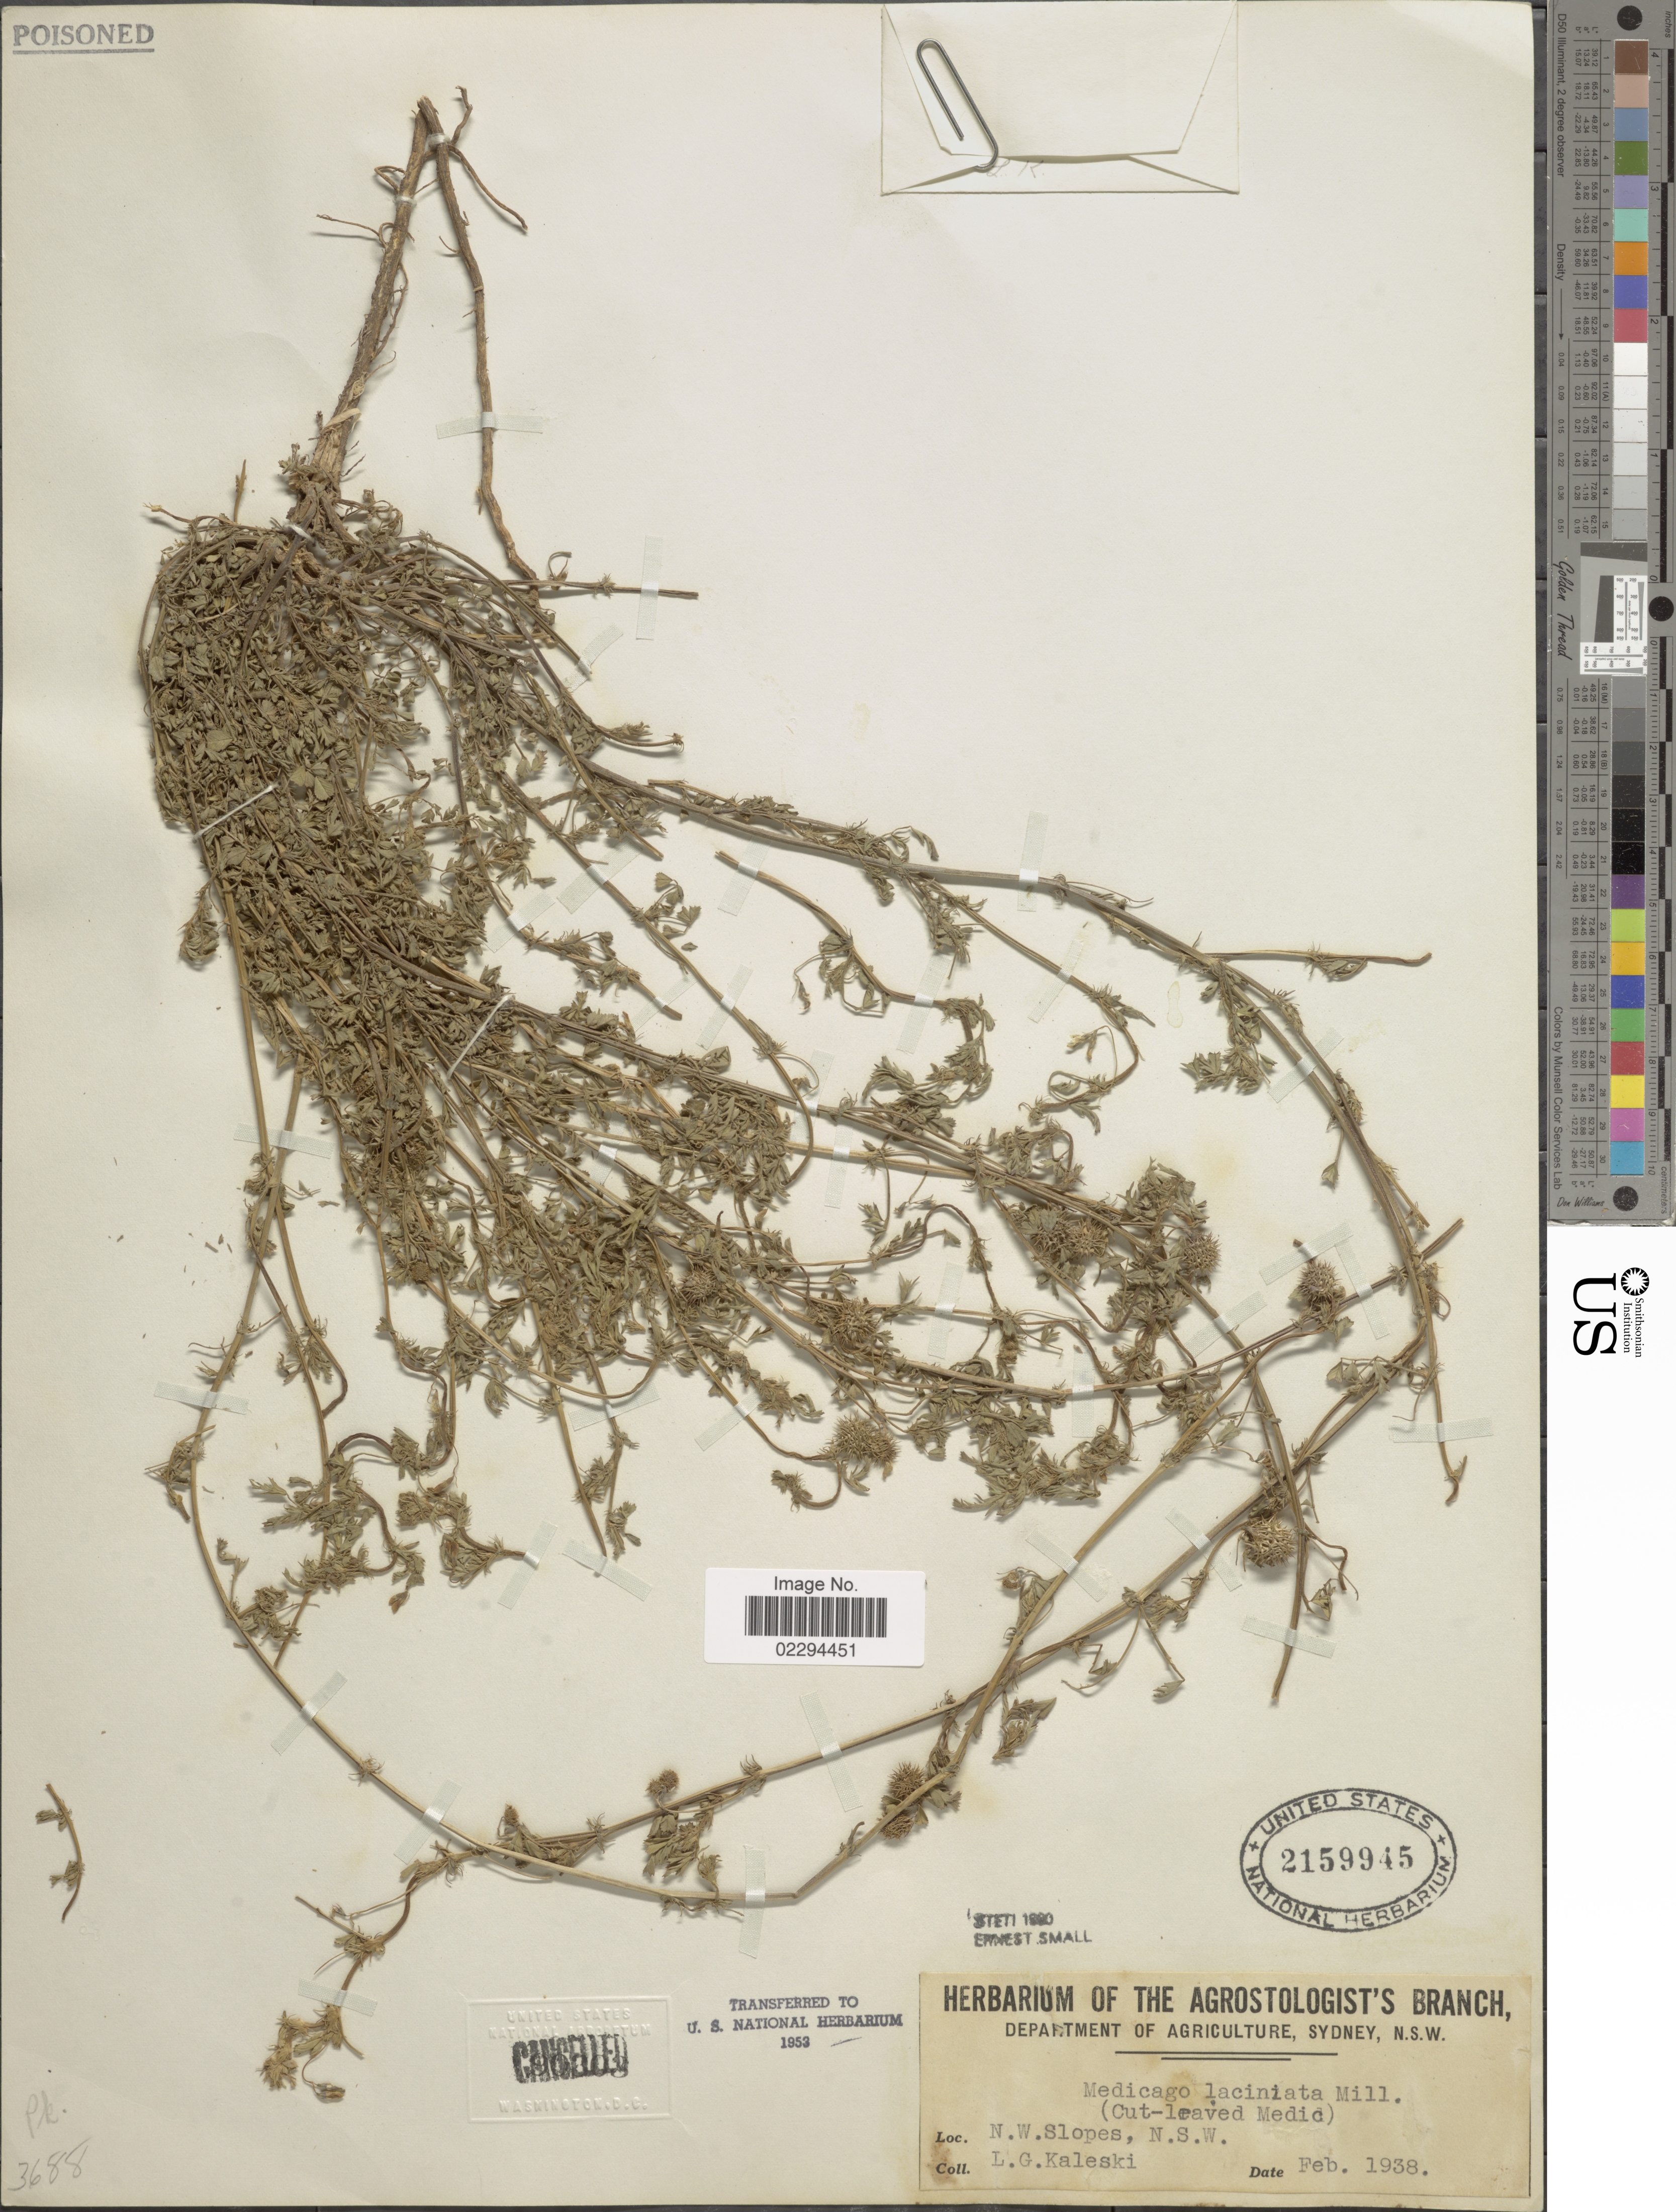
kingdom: Plantae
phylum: Tracheophyta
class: Magnoliopsida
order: Fabales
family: Fabaceae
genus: Medicago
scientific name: Medicago laciniata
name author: (L.) Mill.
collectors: L. Kaleski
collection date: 1938-02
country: Australia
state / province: New South Wales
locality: N. W. Slopes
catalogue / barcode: US 2159945